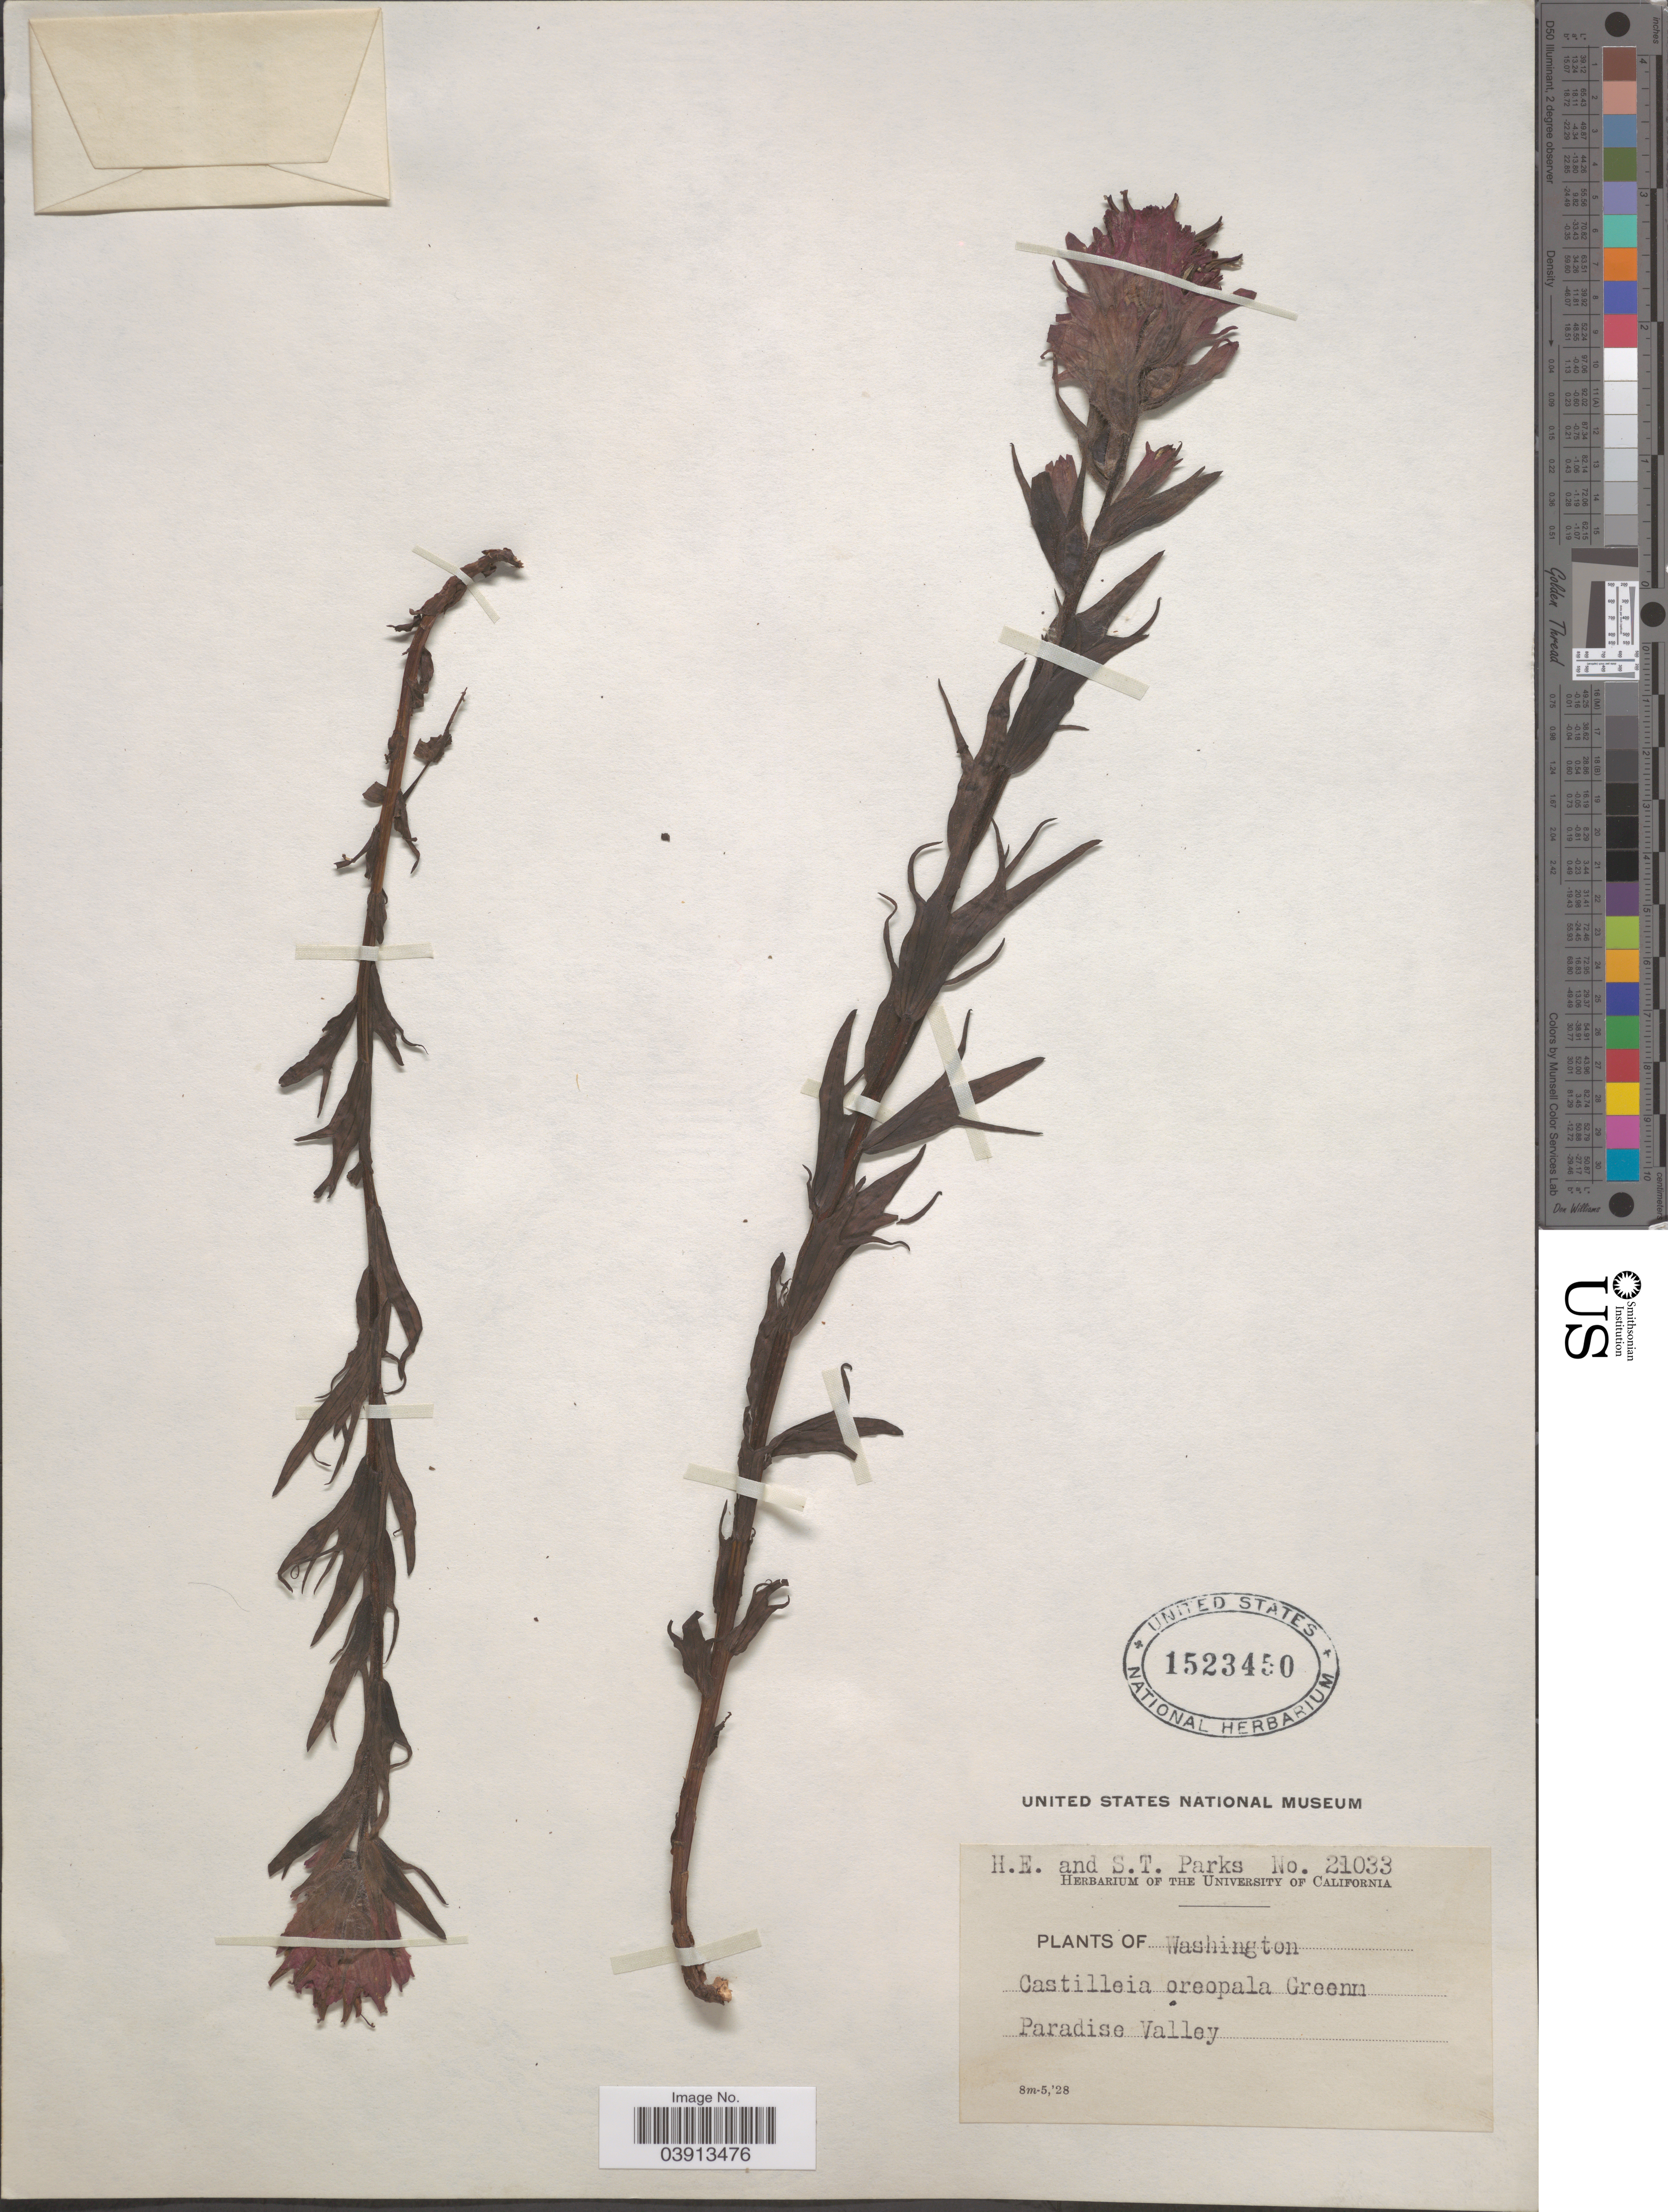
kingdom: Plantae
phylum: Tracheophyta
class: Magnoliopsida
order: Lamiales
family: Orobanchaceae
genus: Castilleja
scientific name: Castilleja parviflora var. oreopola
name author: (Greenm.) Ownbey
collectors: H. E. Parks & S. Parks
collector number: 21033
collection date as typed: Transcribed d/m/y: 5/8/28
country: United States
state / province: Washington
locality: Paradise Valley.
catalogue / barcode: US 1523450